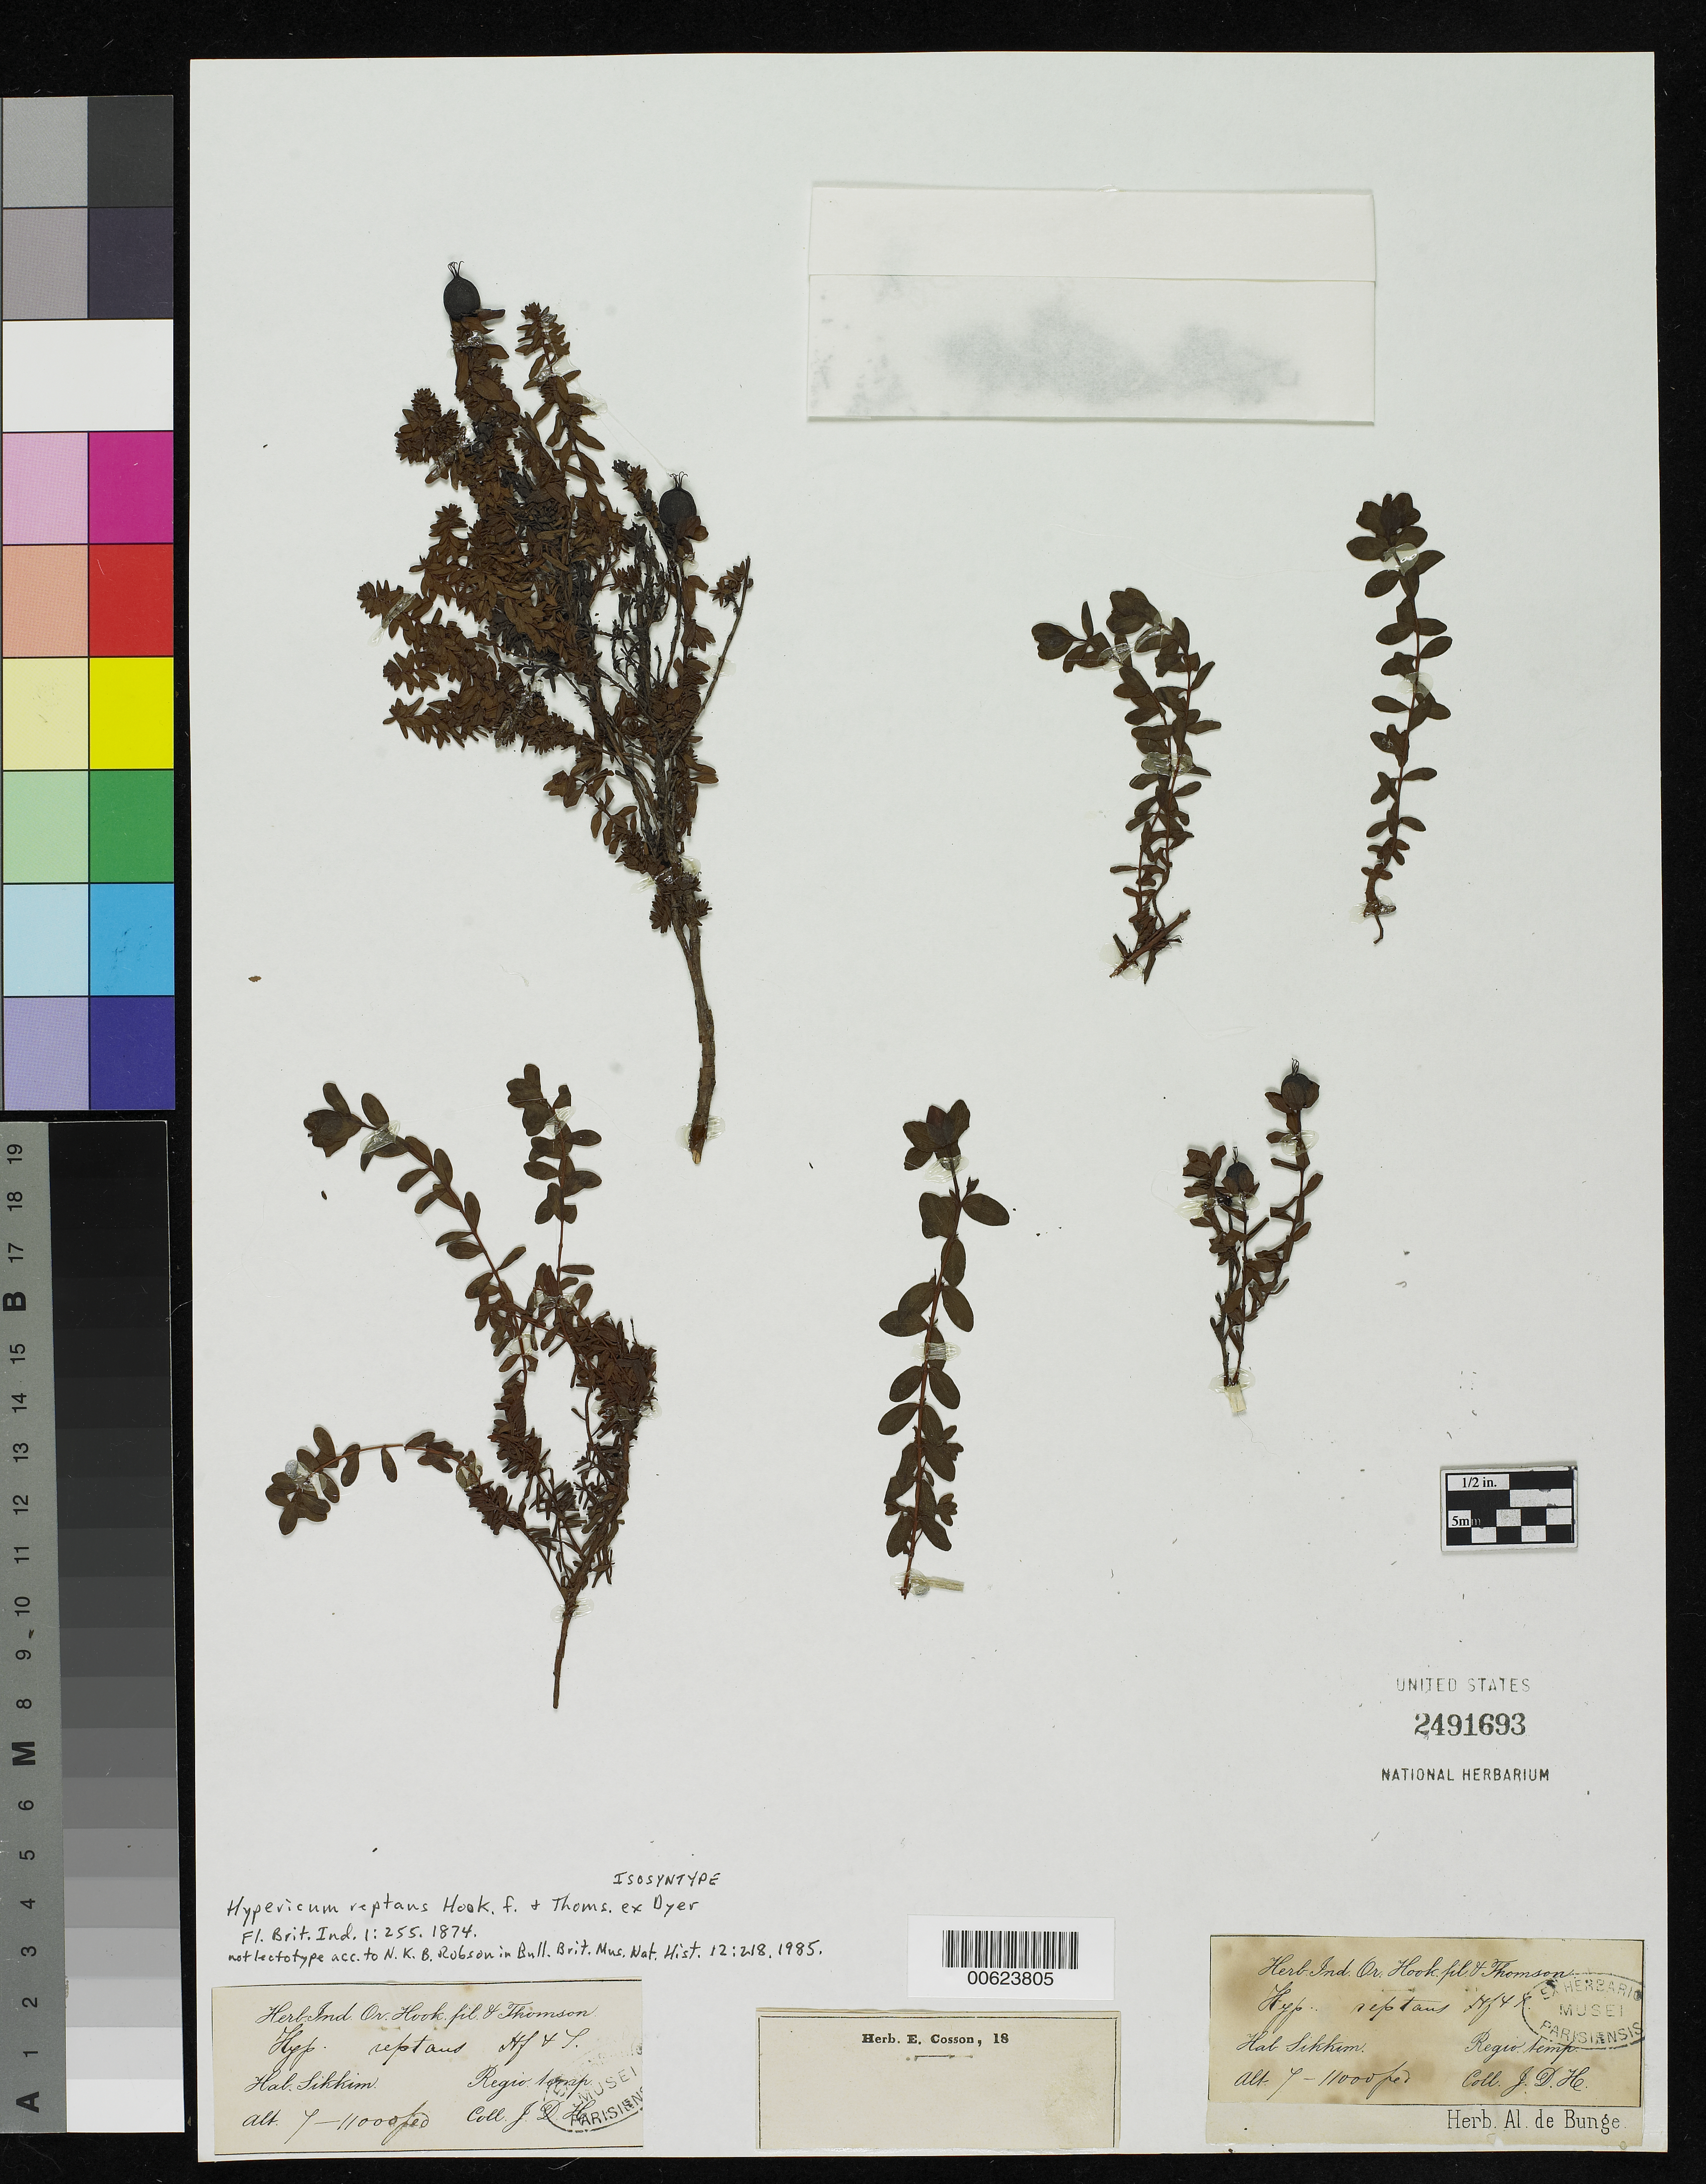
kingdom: Plantae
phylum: Tracheophyta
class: Magnoliopsida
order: Malpighiales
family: Hypericaceae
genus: Hypericum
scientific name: Hypericum reptans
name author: Hook. f. & Thomson ex Dyer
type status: Isosyntype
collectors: J. D. Hooker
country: India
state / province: Sikkim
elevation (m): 2134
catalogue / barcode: US 2491693